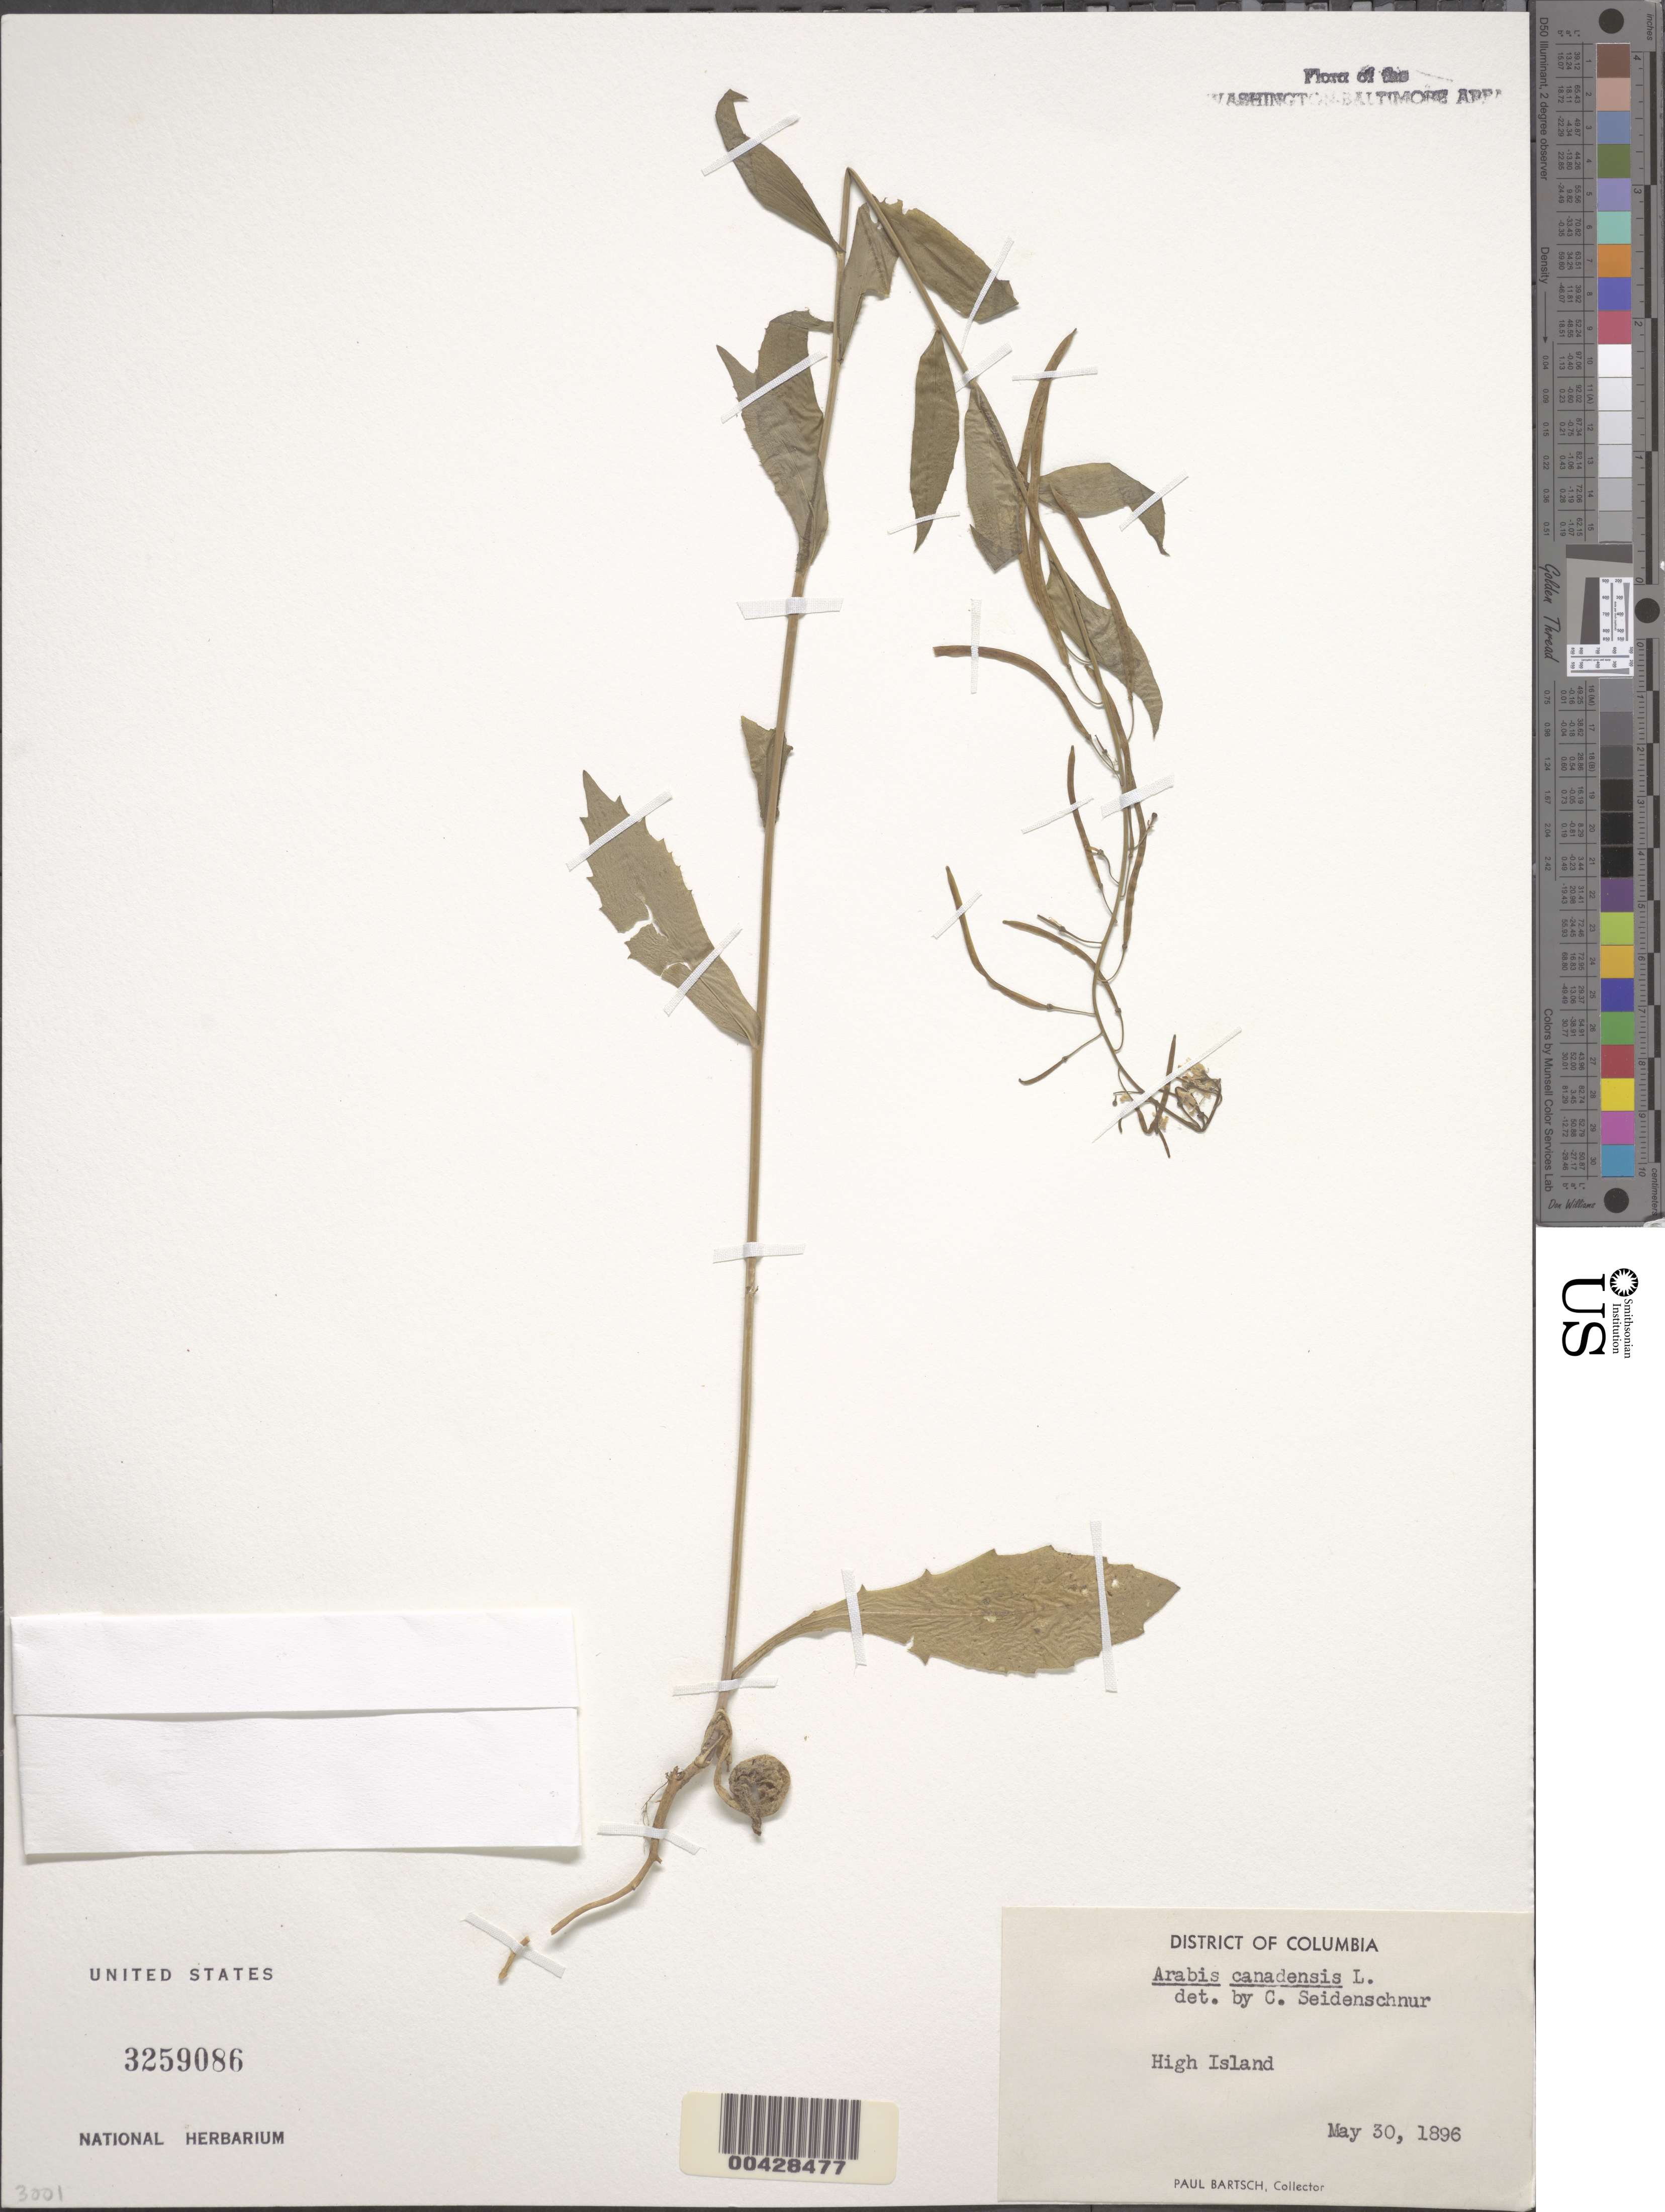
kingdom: Plantae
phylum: Tracheophyta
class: Magnoliopsida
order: Brassicales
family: Brassicaceae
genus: Boechera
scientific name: Boechera canadensis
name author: (L.) Al-Shehbaz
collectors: P. Bartsch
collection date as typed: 30 May 1896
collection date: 1896-05-30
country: United States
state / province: Maryland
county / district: Montgomery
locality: High Island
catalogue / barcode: US 3259086